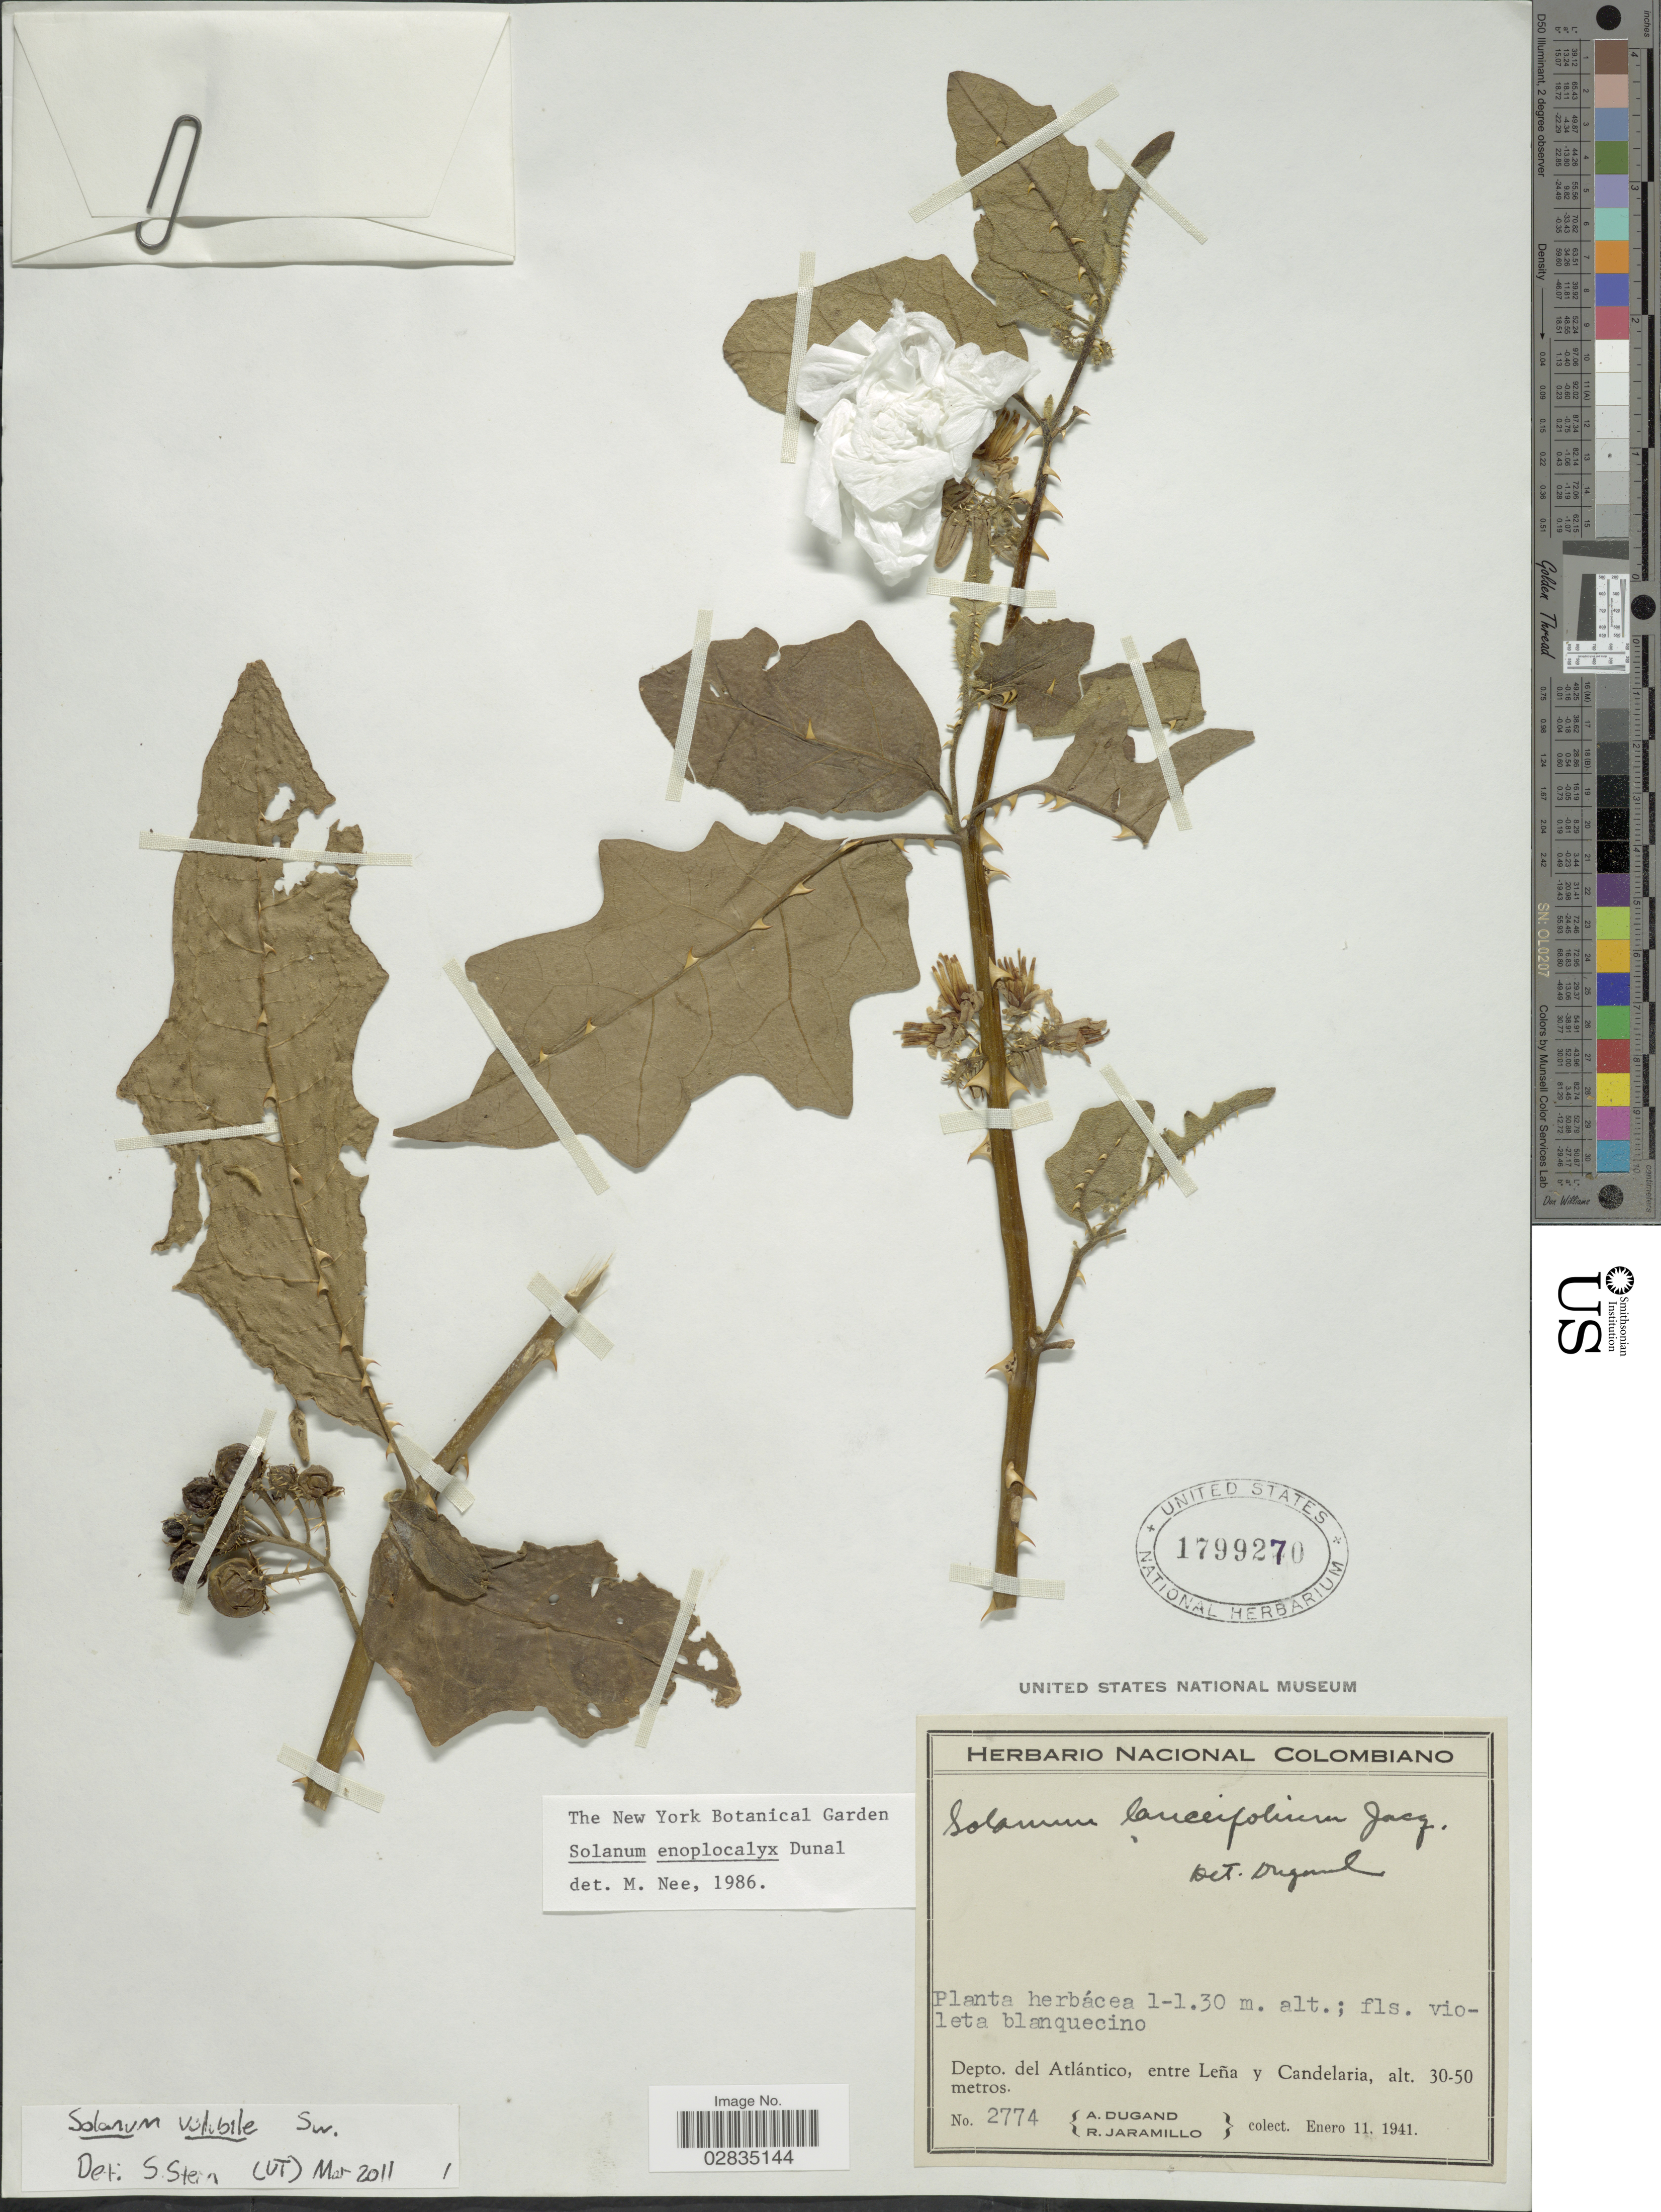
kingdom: Plantae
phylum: Tracheophyta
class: Magnoliopsida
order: Solanales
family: Solanaceae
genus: Solanum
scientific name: Solanum volubile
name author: Sw.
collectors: A. Dugand & R. Jaramillo M.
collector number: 2774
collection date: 1941-01-11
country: Colombia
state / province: Atlántico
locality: Depto. del Atlántico, entre Leña y Candelaria.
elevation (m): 30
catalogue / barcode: US 1799270